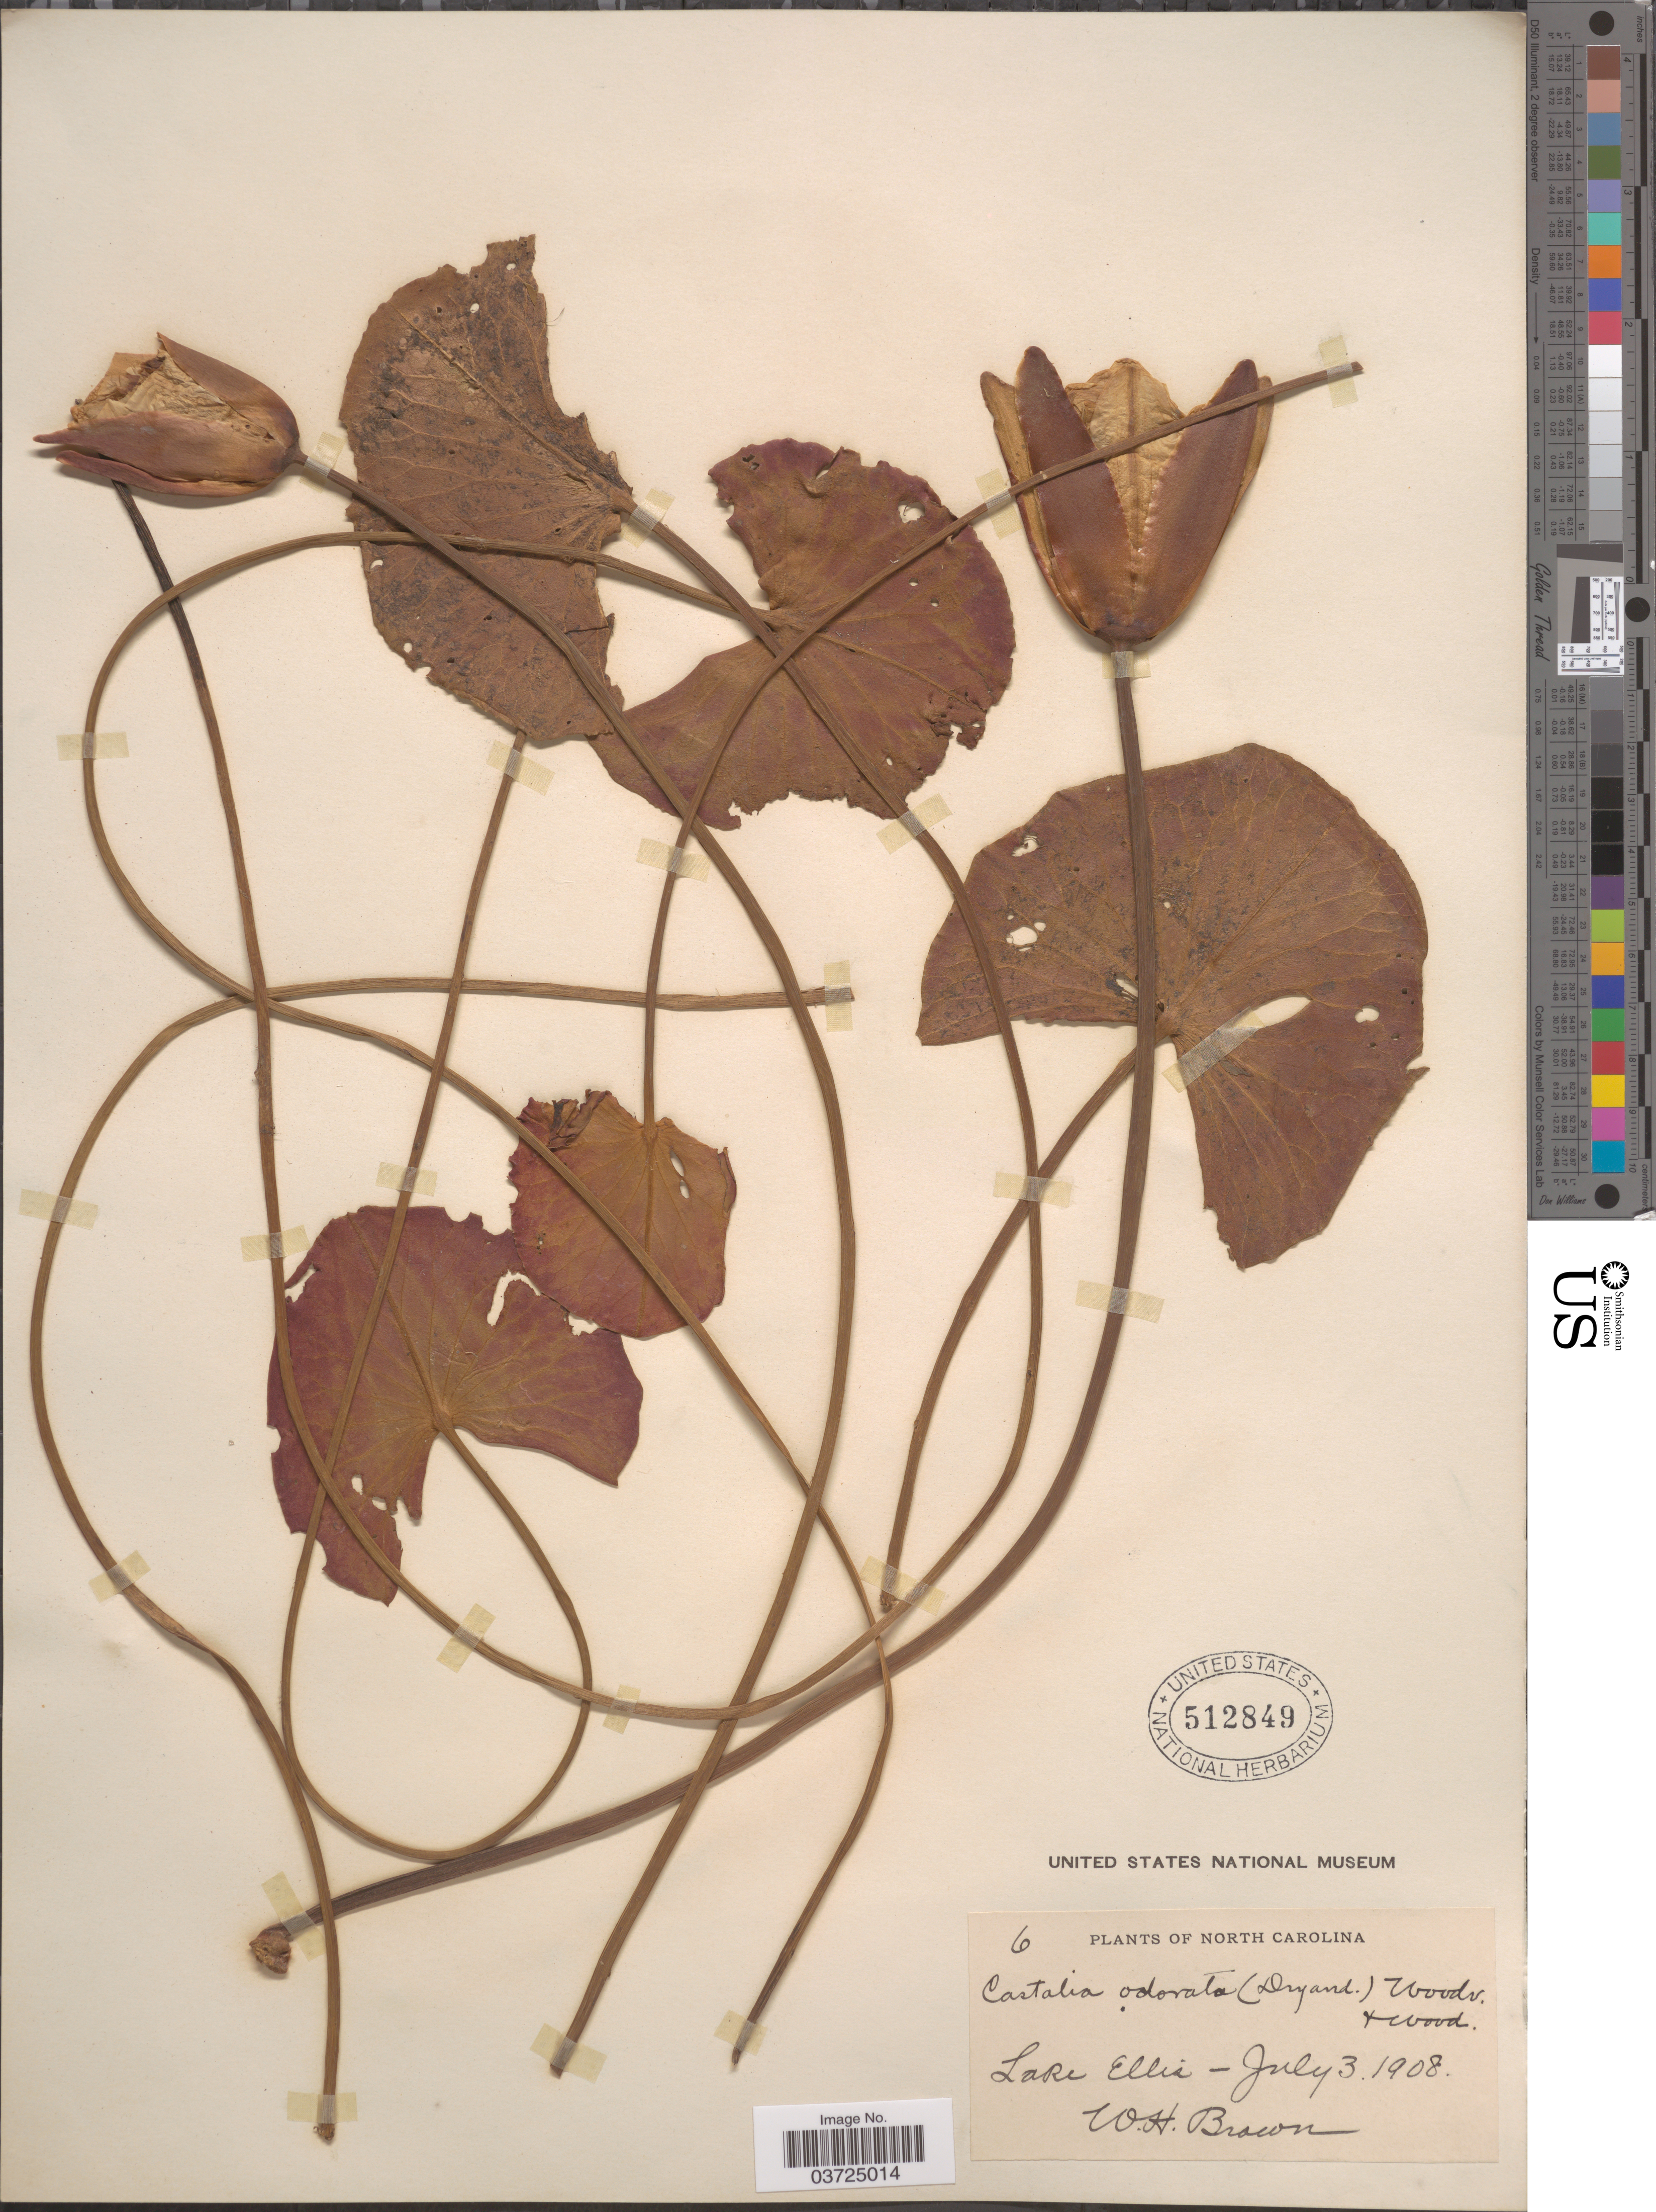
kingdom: Plantae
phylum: Tracheophyta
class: Magnoliopsida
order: Nymphaeales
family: Nymphaeaceae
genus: Nymphaea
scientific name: Nymphaea odorata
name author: Aiton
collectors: W. H. Brown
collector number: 6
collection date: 1908-07-03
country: United States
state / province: North Carolina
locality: Lake Ellis.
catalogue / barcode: US 512849